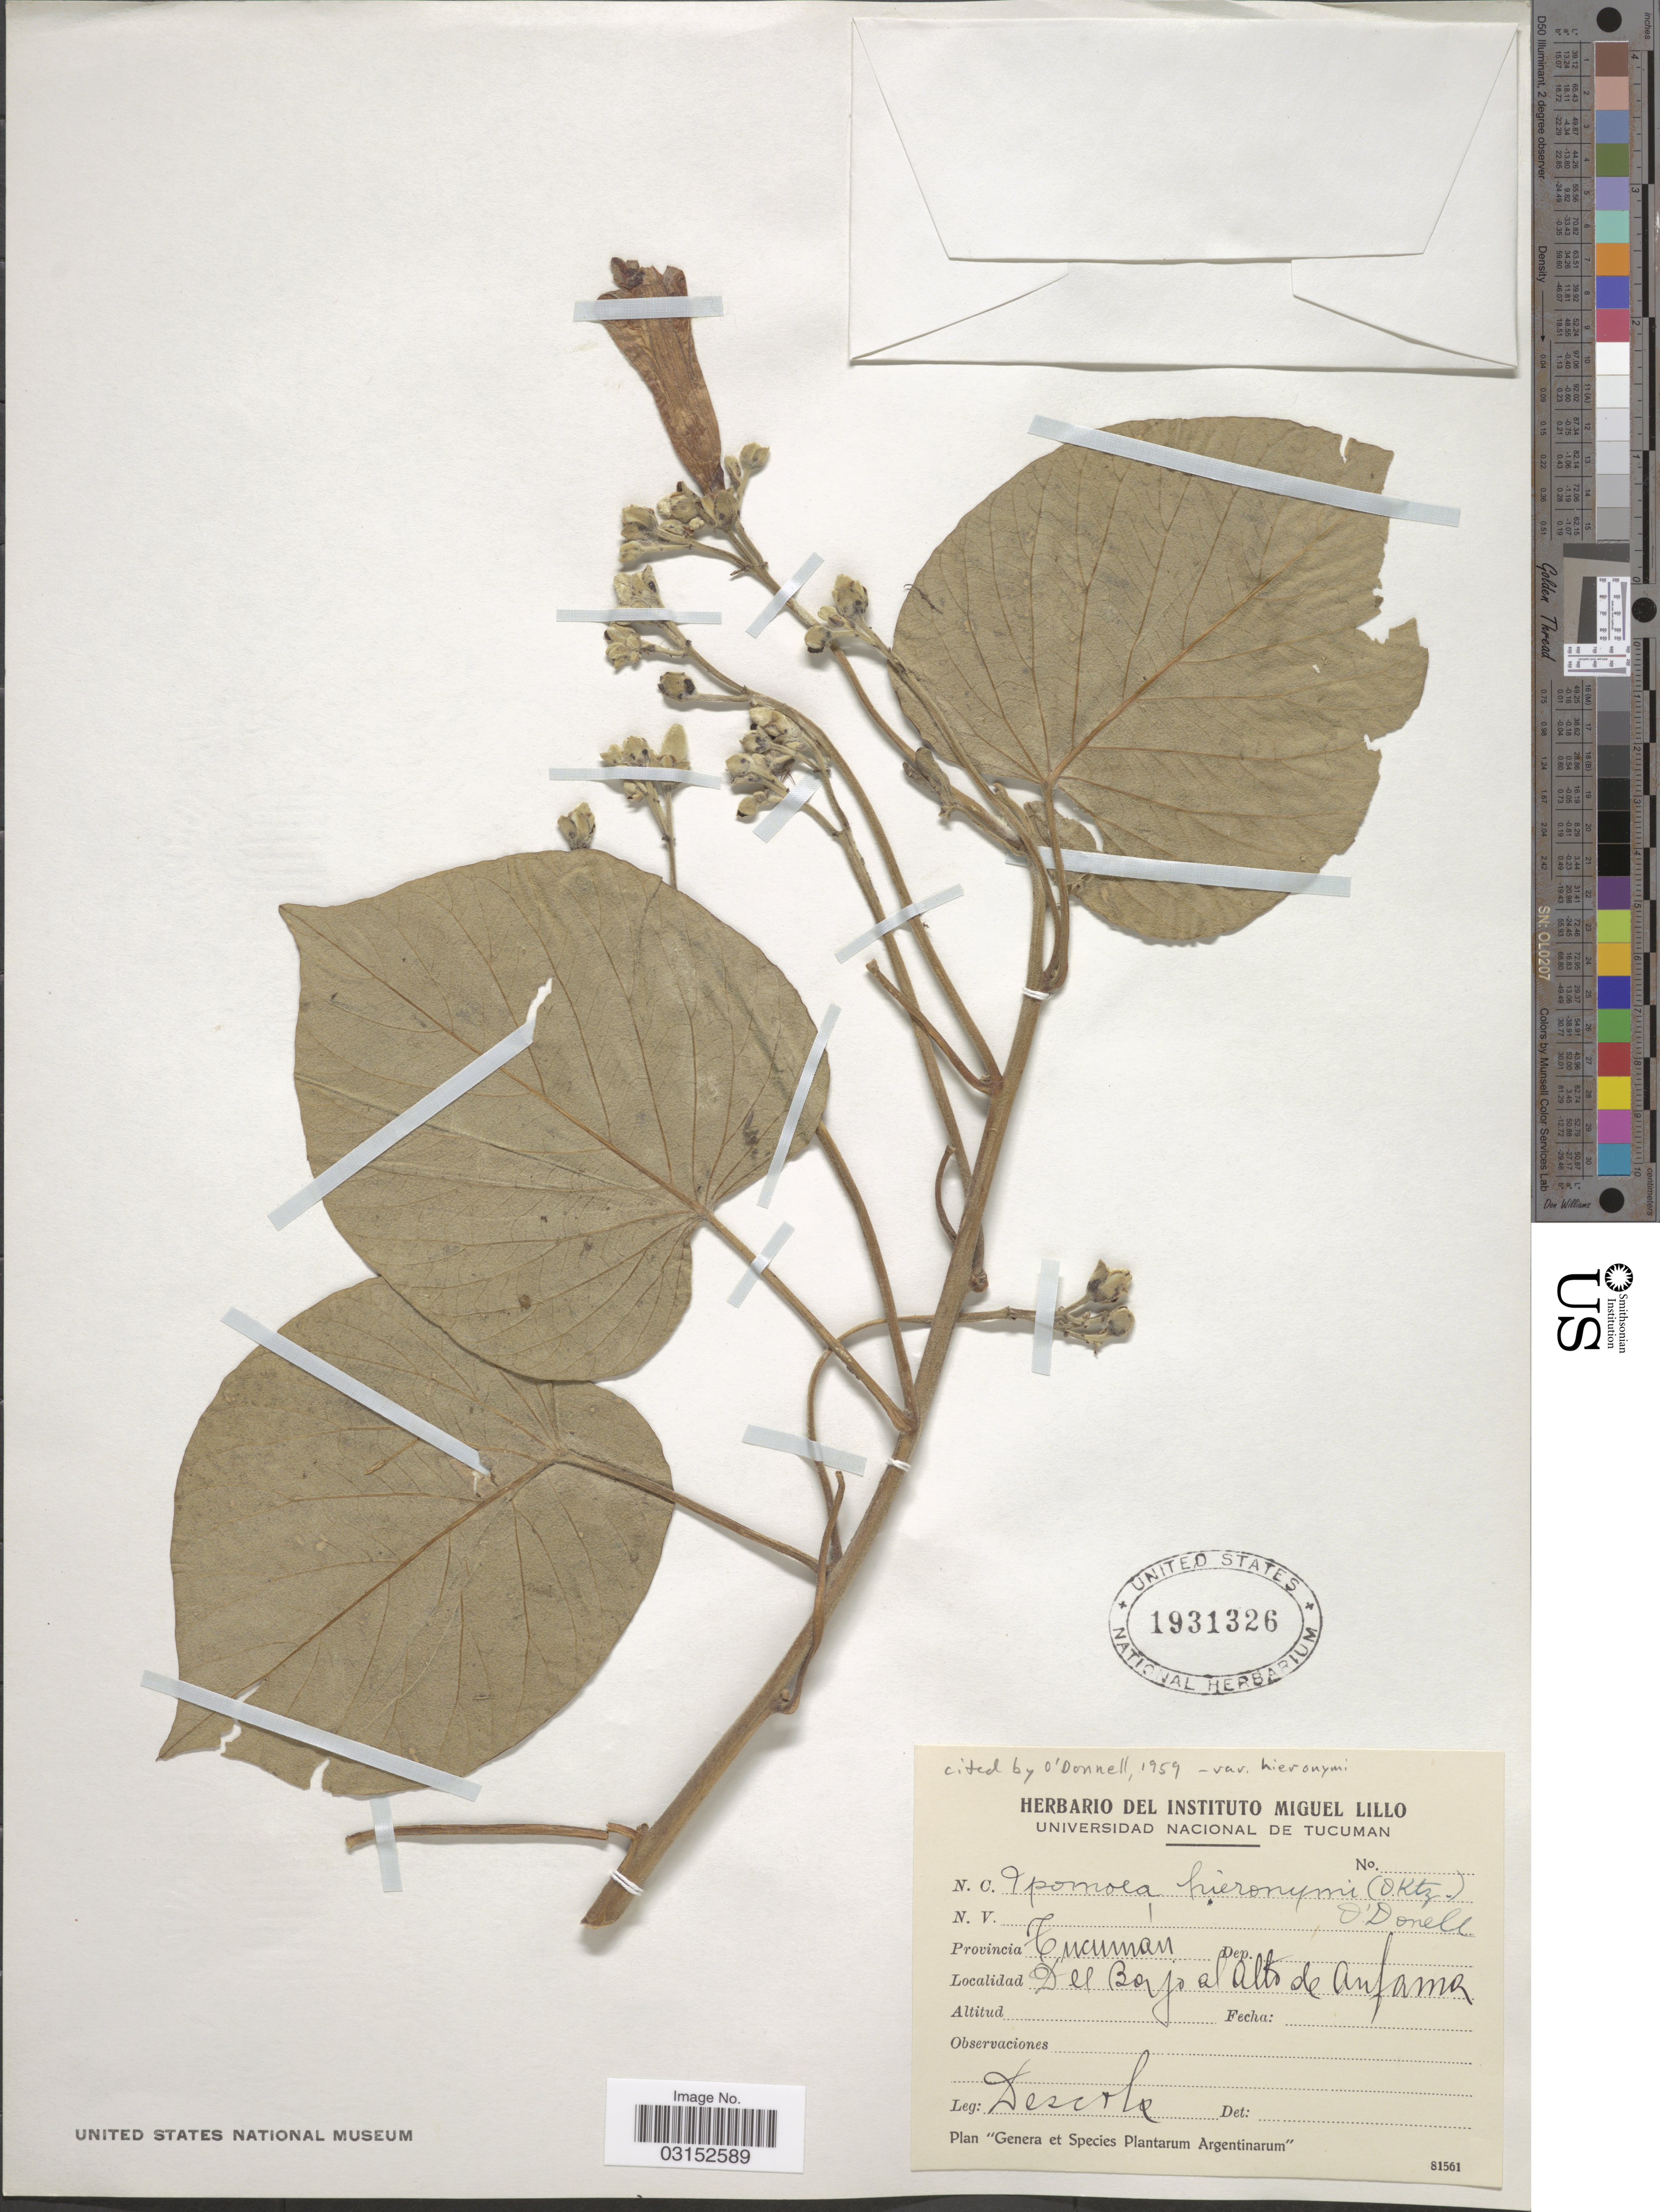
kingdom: Plantae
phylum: Tracheophyta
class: Magnoliopsida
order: Solanales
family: Convolvulaceae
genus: Ipomoea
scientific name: Ipomoea hieronymi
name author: (Kuntze) O'Donell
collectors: H. R. Descole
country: Argentina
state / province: Tucuman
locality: Del Bajo al Alto de Anfama.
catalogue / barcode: US 1931326